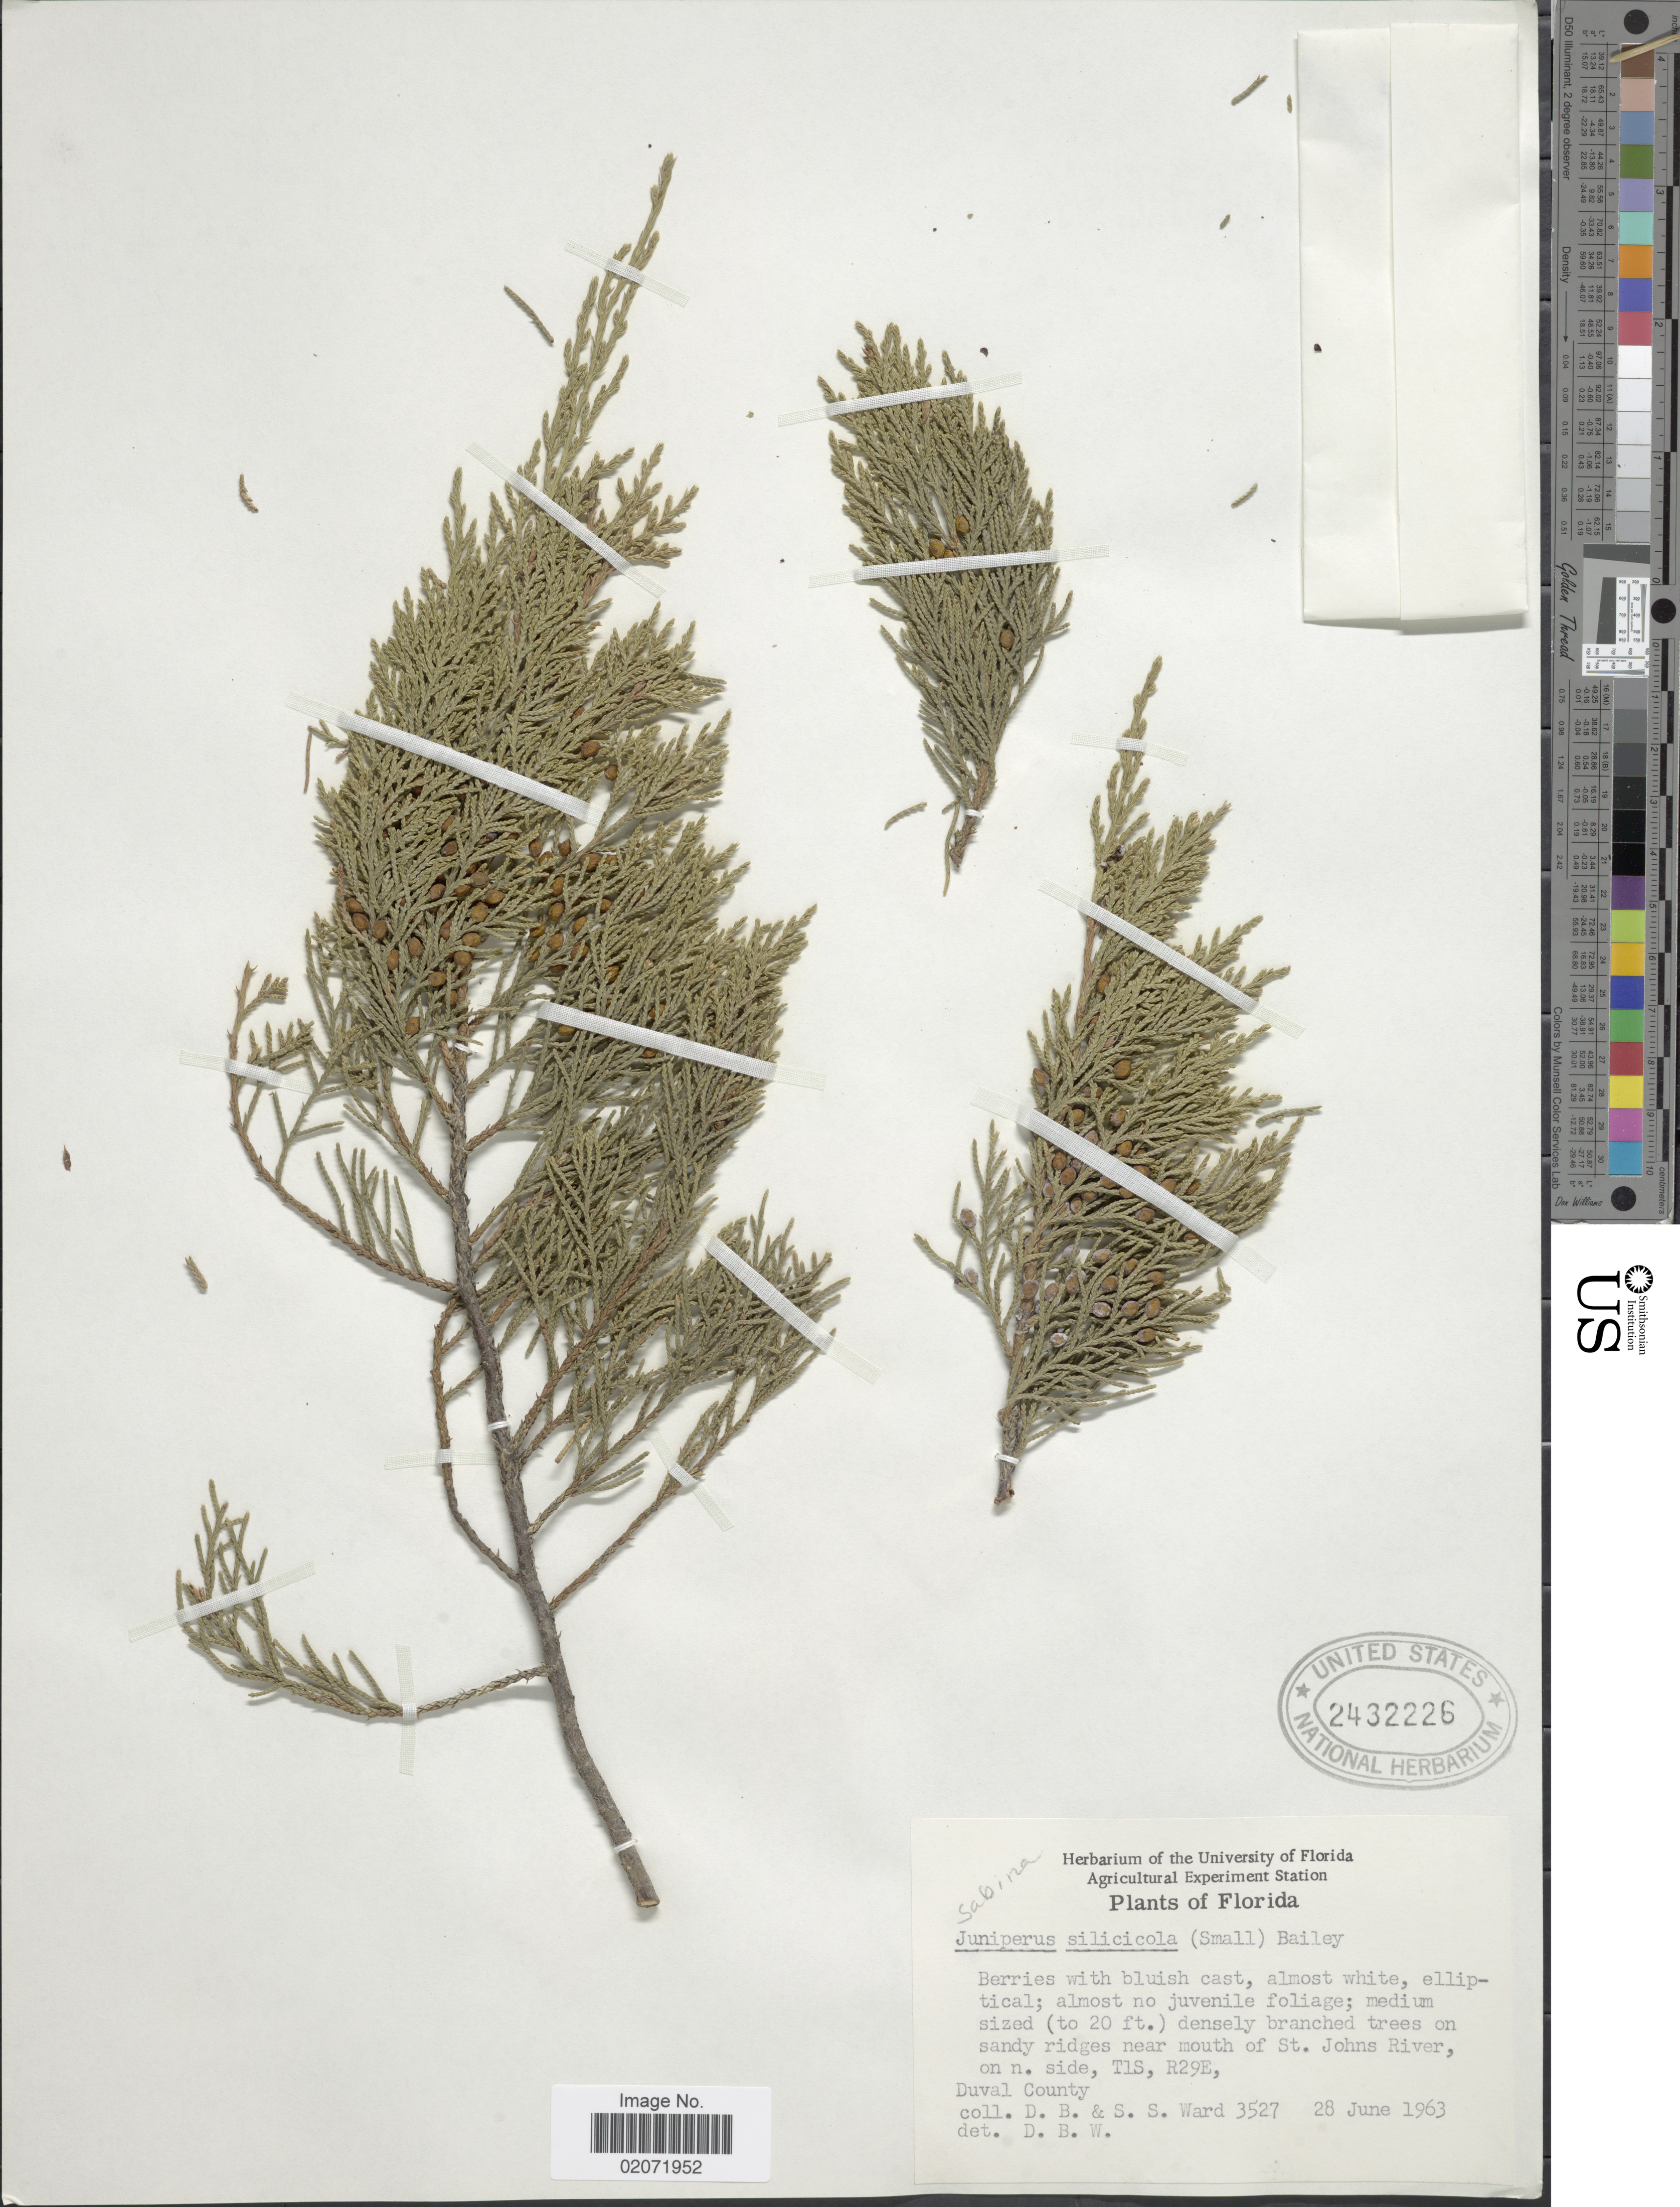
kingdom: Plantae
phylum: Tracheophyta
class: Pinopsida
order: Pinales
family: Cupressaceae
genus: Juniperus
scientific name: Juniperus silicicola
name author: (Small) L.H. Bailey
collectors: D. B. Ward & S. S. Ward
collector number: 3527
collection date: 1963-06-28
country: United States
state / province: Florida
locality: Sandy ridges near mouth of St. Johns River, on n. side, T1S, R29E, Duval County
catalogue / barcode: US 2432226